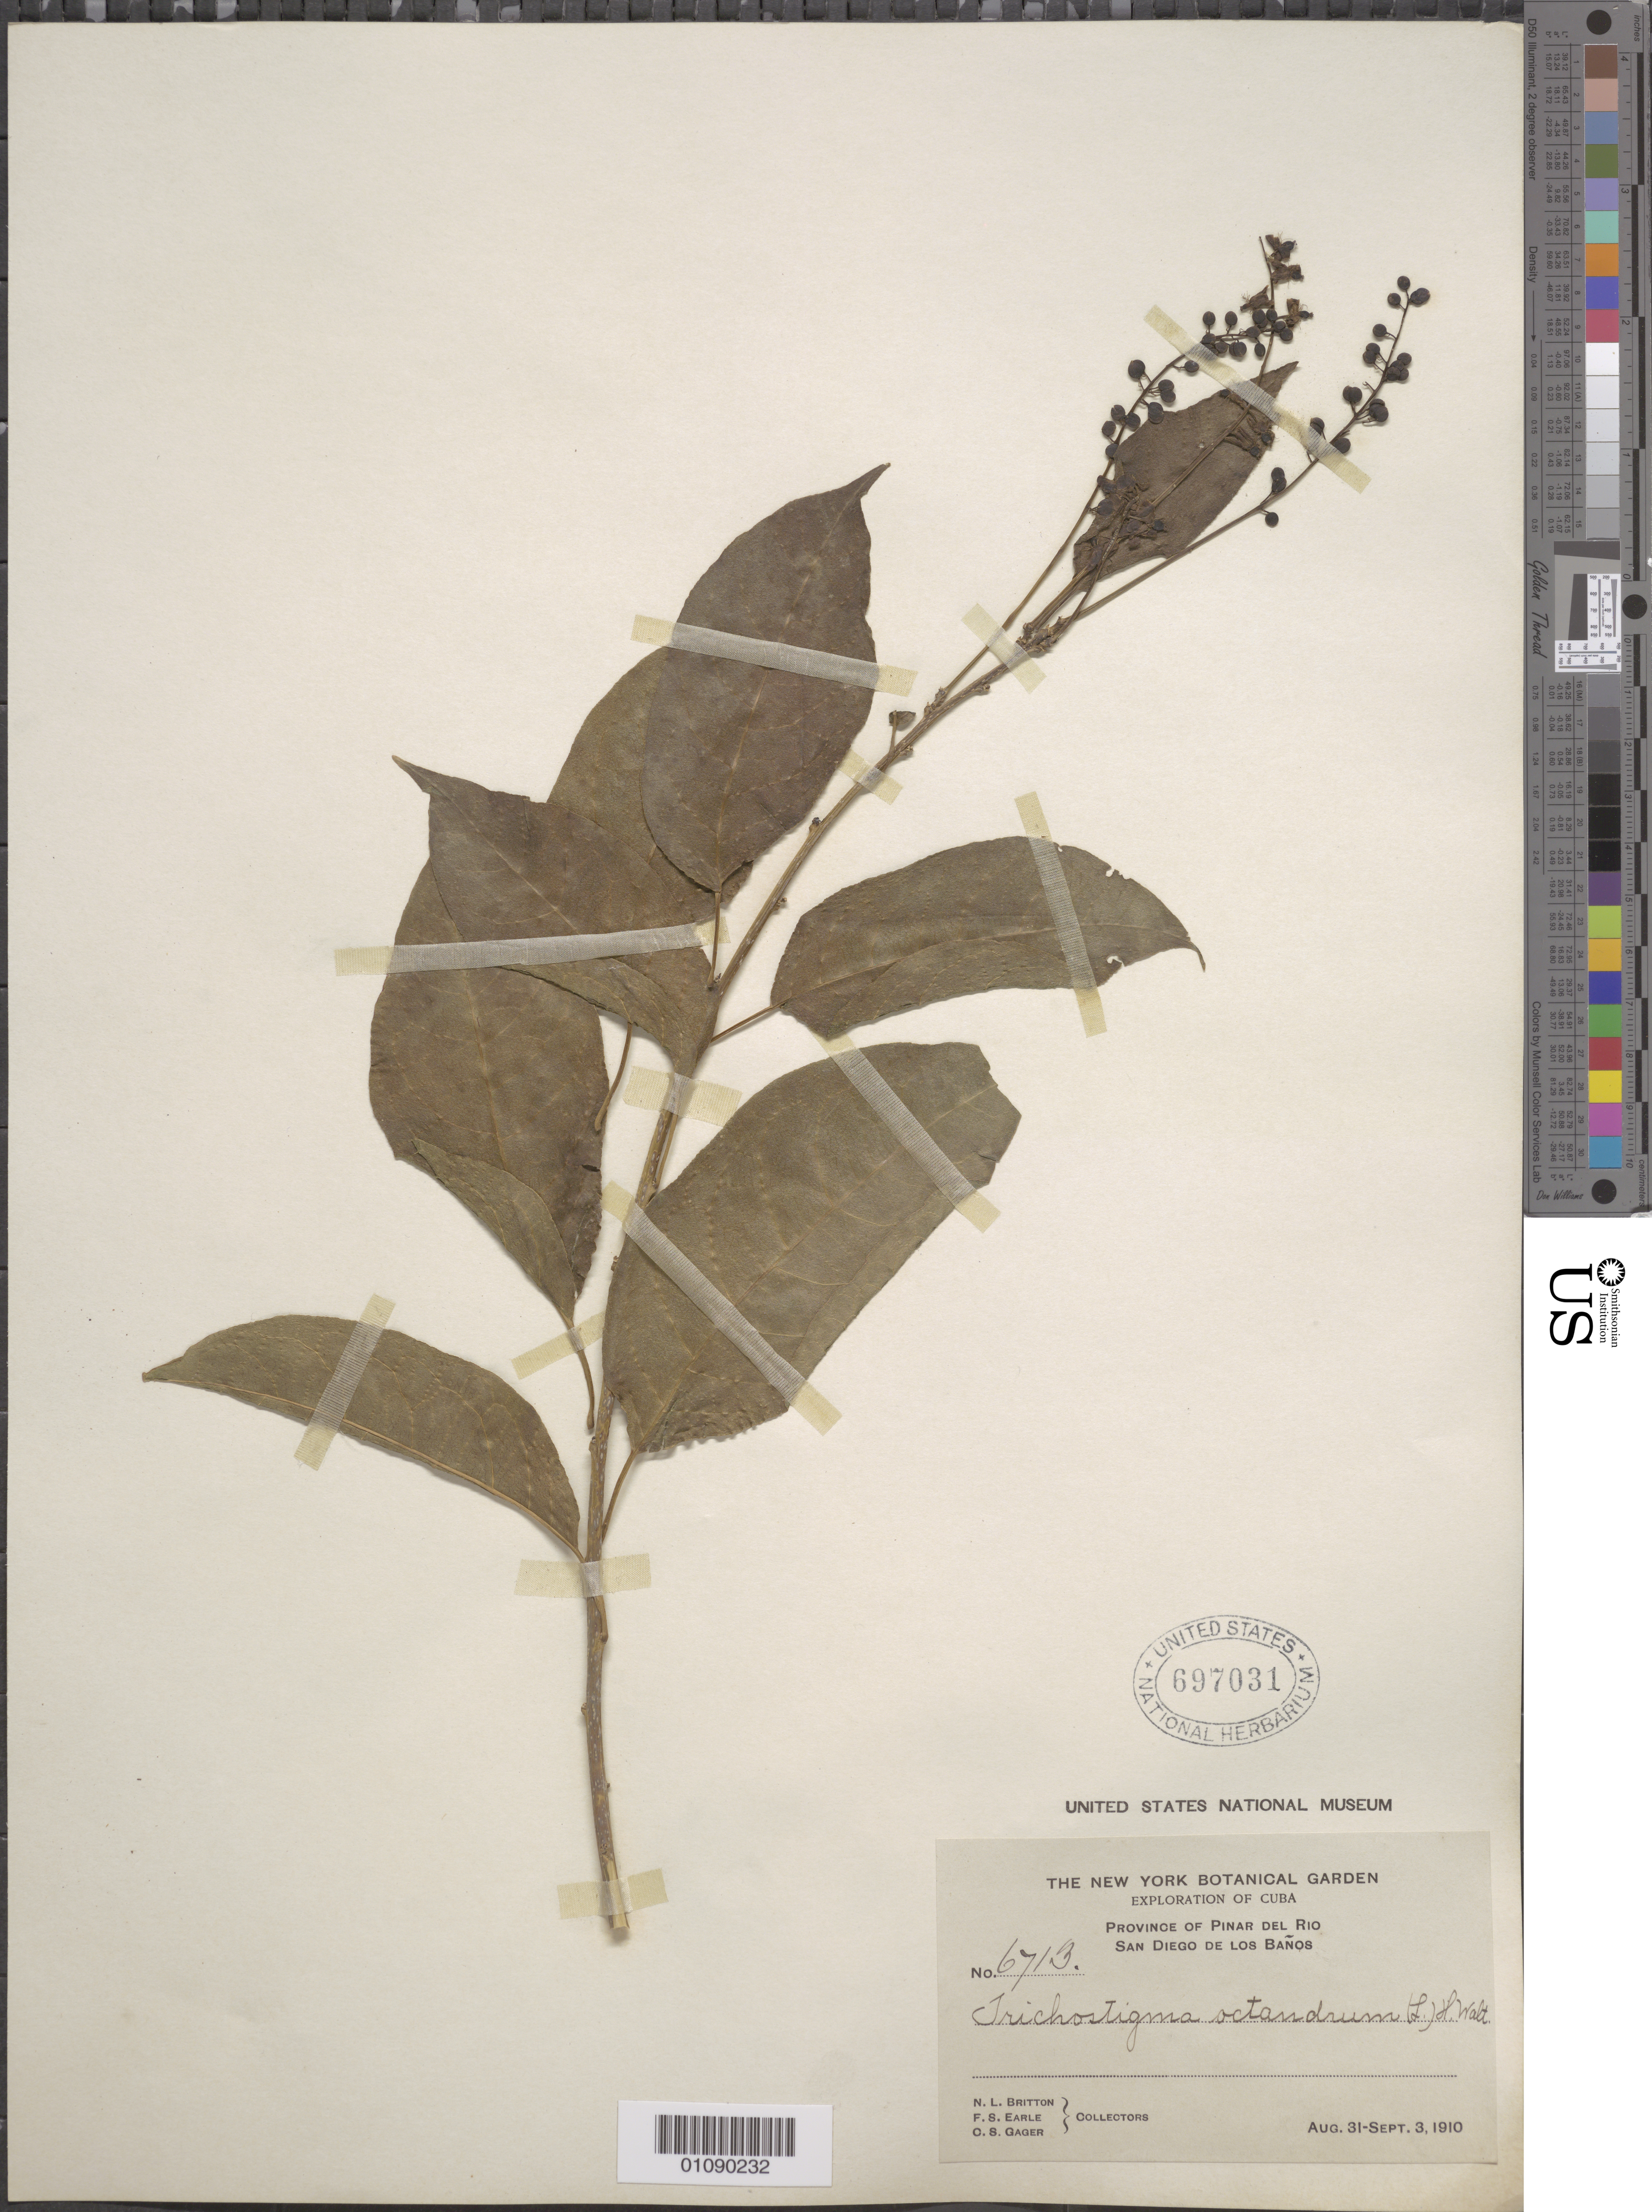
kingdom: Plantae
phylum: Tracheophyta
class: Magnoliopsida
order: Caryophyllales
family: Phytolaccaceae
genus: Trichostigma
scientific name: Trichostigma octandrum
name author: (L.) H. Walter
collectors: N. Britton, F. S. Earle & C. Gager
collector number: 6713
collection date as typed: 31 Aug 1910 to 03 Sep 1910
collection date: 1910-08-31/1910-09-03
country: Cuba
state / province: Pinar del Rio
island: Cuba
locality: San Diego de Los Baños,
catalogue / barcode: US 697031